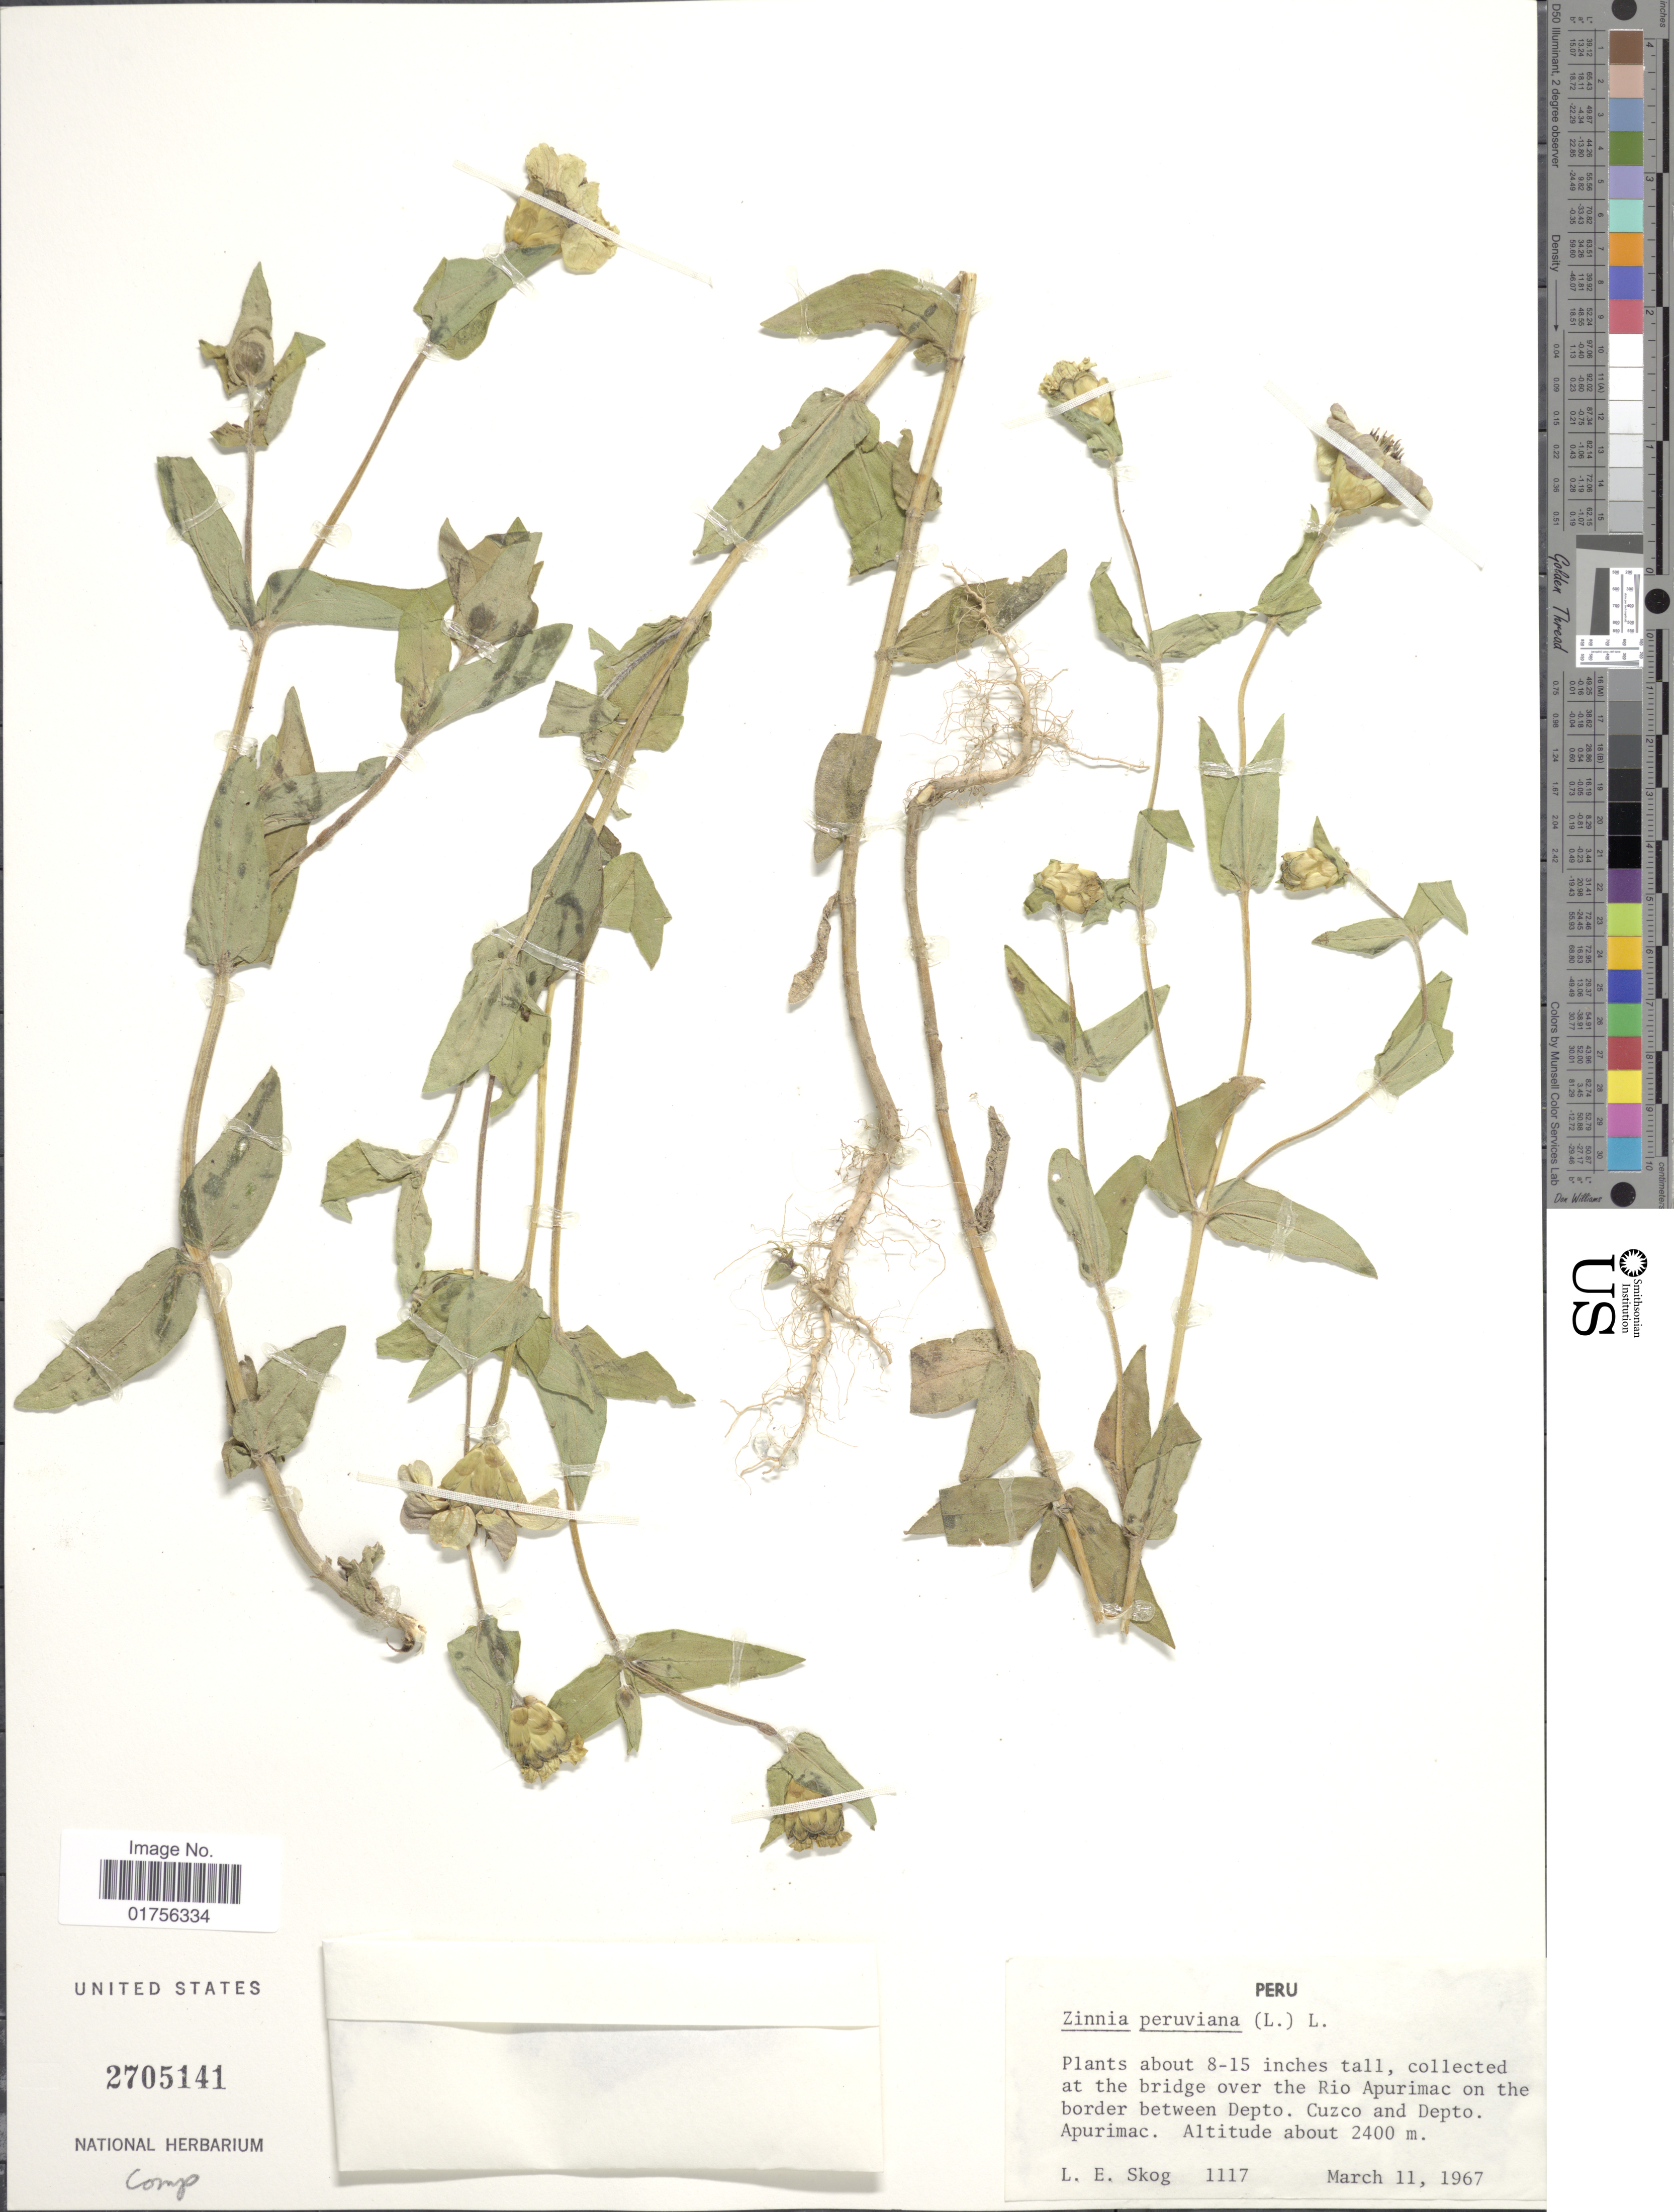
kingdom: Plantae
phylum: Tracheophyta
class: Magnoliopsida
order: Asterales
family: Asteraceae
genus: Zinnia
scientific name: Zinnia peruviana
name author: (L.) L.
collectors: L. E. Skog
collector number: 1117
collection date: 1967-03-11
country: Peru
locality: At the bridge over the Rio Apurimac; on the border between Depto. Cuzco and Depto. Apurimac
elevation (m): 2400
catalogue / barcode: US 2705141